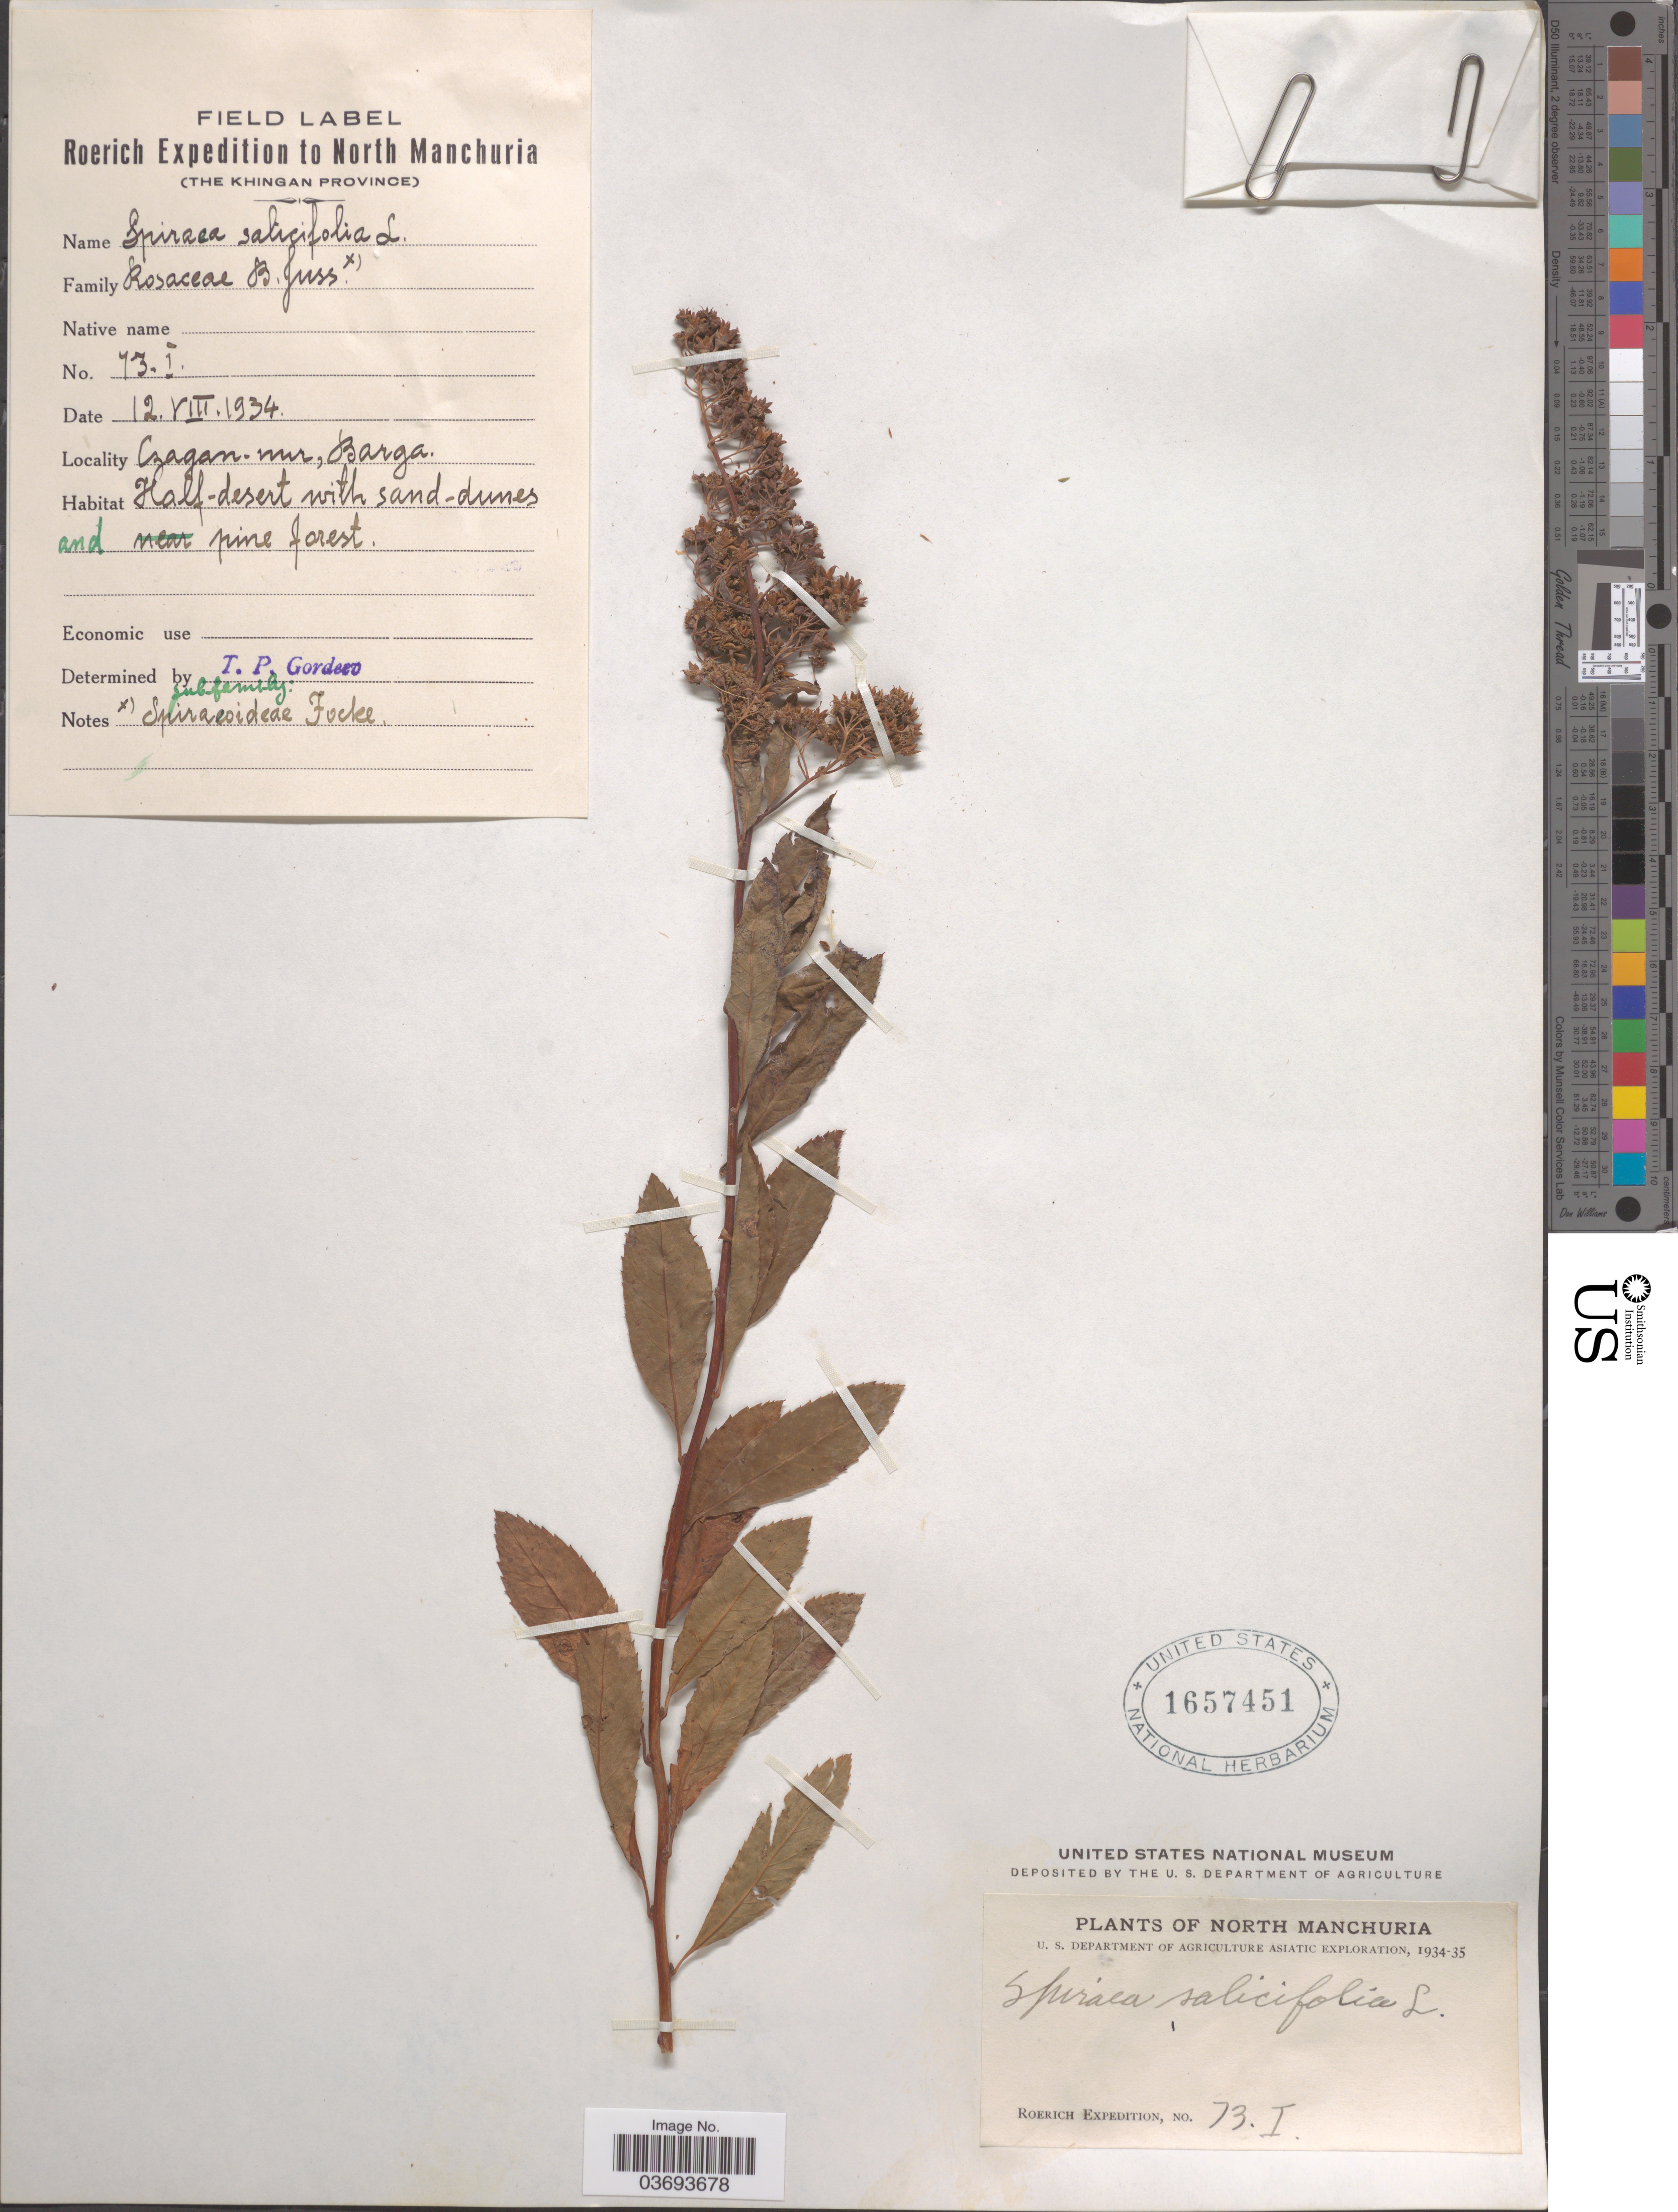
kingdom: Plantae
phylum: Tracheophyta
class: Magnoliopsida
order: Rosales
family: Rosaceae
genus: Spiraea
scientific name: Spiraea salicifolia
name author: L.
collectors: Roerich Expedition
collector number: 73. I.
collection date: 1934-08-12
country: China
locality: North Manchuria. The Khingan Province. Czagan-mir, Barga.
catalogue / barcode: US 1657451